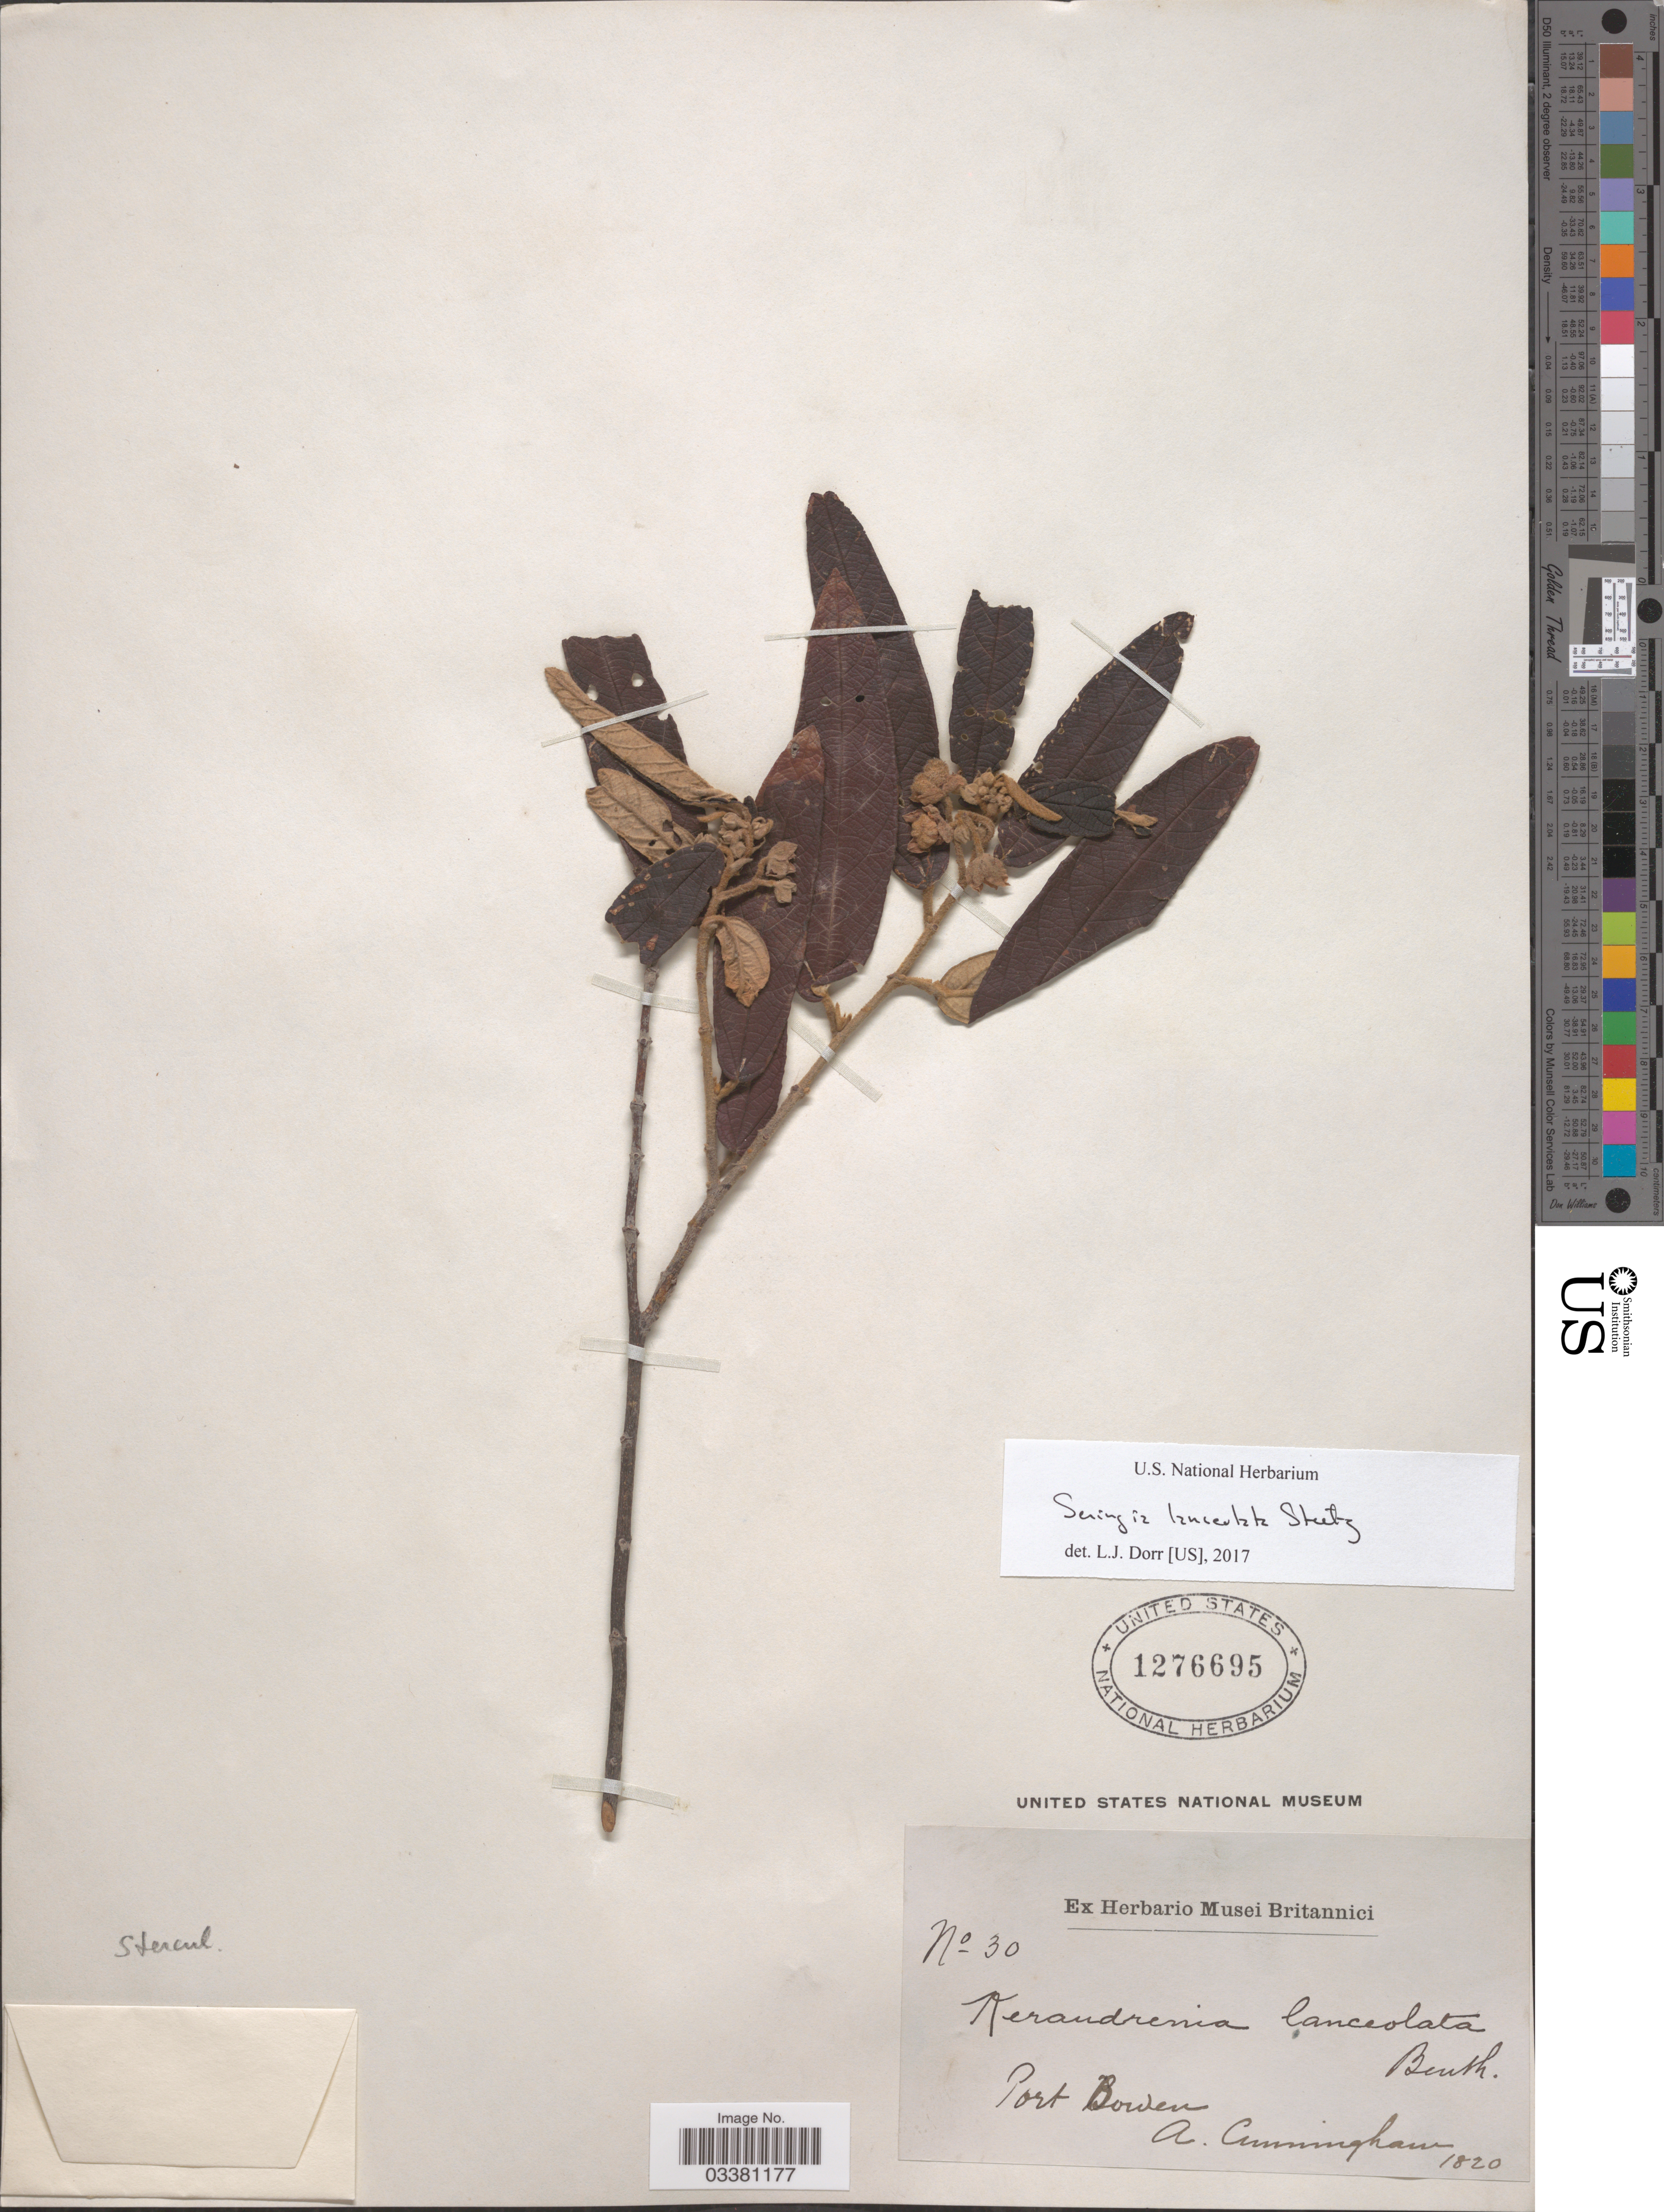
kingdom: Plantae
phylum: Tracheophyta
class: Magnoliopsida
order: Malvales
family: Malvaceae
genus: Seringia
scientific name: Seringia lanceolata Blanco, nom. nov.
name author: Blanco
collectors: A. Cunningham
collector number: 30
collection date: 1820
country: Australia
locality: Port Bowen.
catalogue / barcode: US 1276695